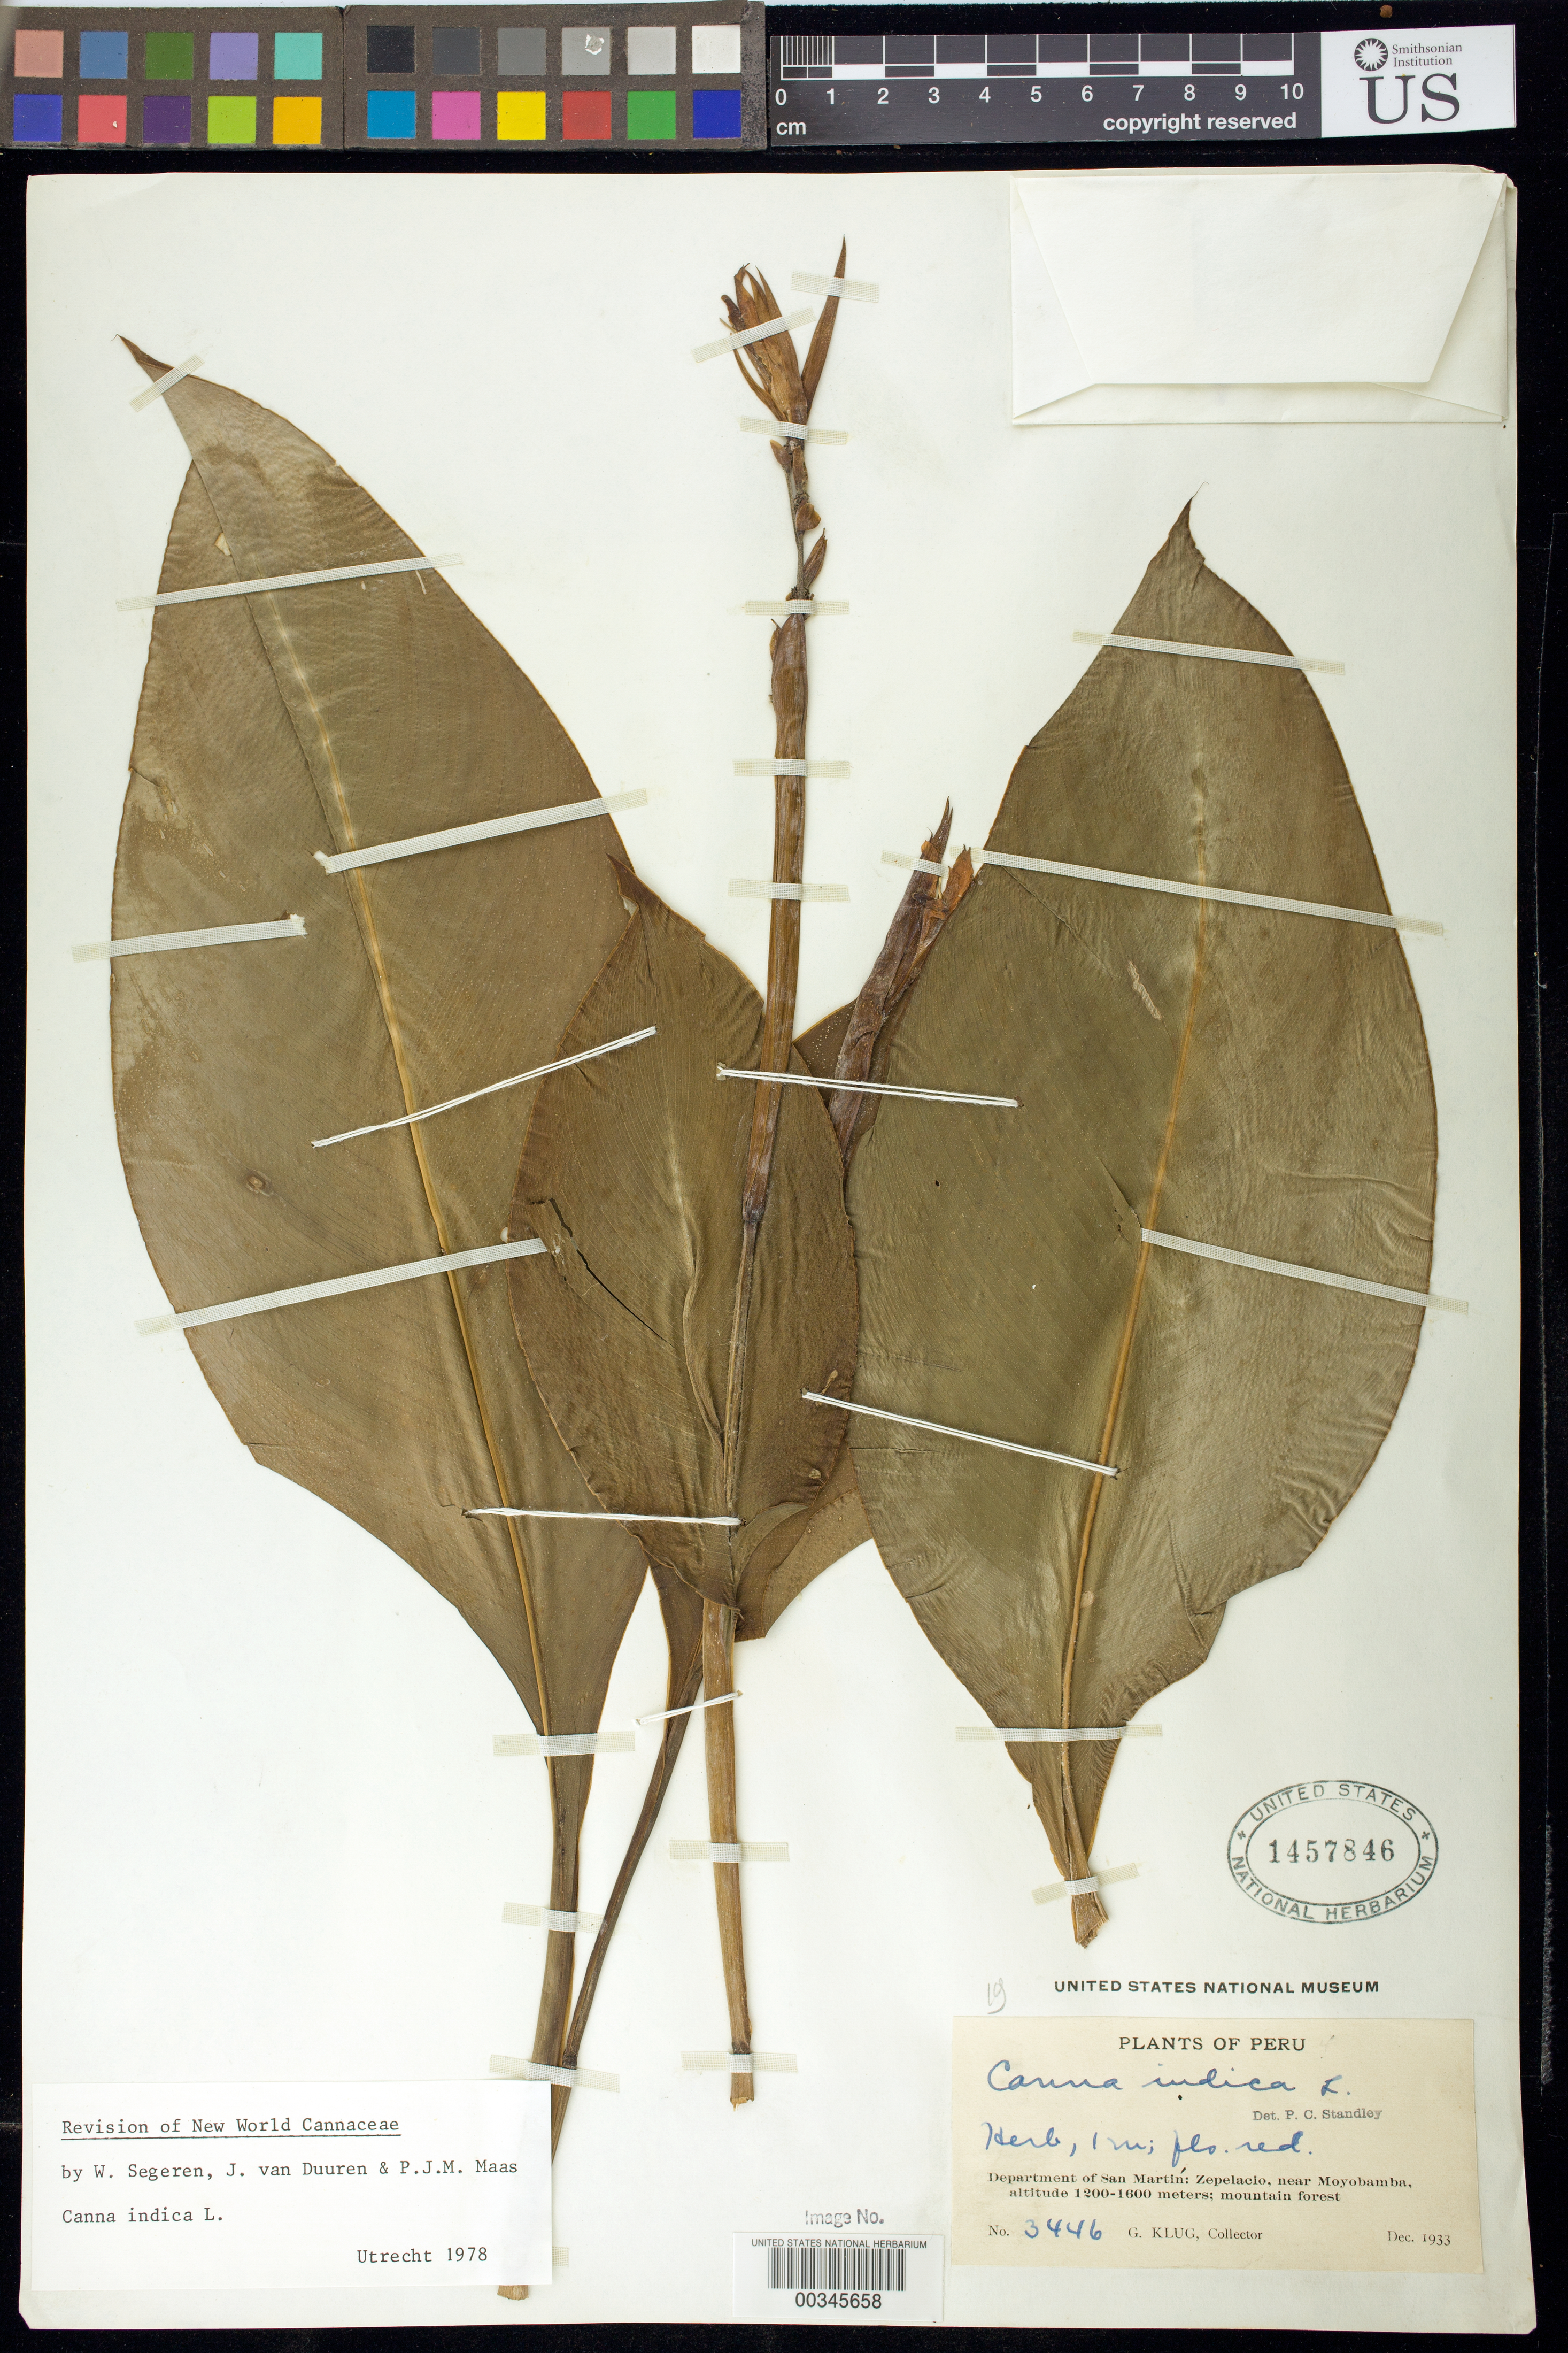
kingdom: Plantae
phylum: Tracheophyta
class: Liliopsida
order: Zingiberales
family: Cannaceae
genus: Canna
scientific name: Canna indica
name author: L.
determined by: Segeren, W.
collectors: G. Klug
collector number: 3446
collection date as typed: Dec 1933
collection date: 1933-12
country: Peru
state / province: San Martín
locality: Zepelacio, near moyobamba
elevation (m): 1200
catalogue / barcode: US 1457846